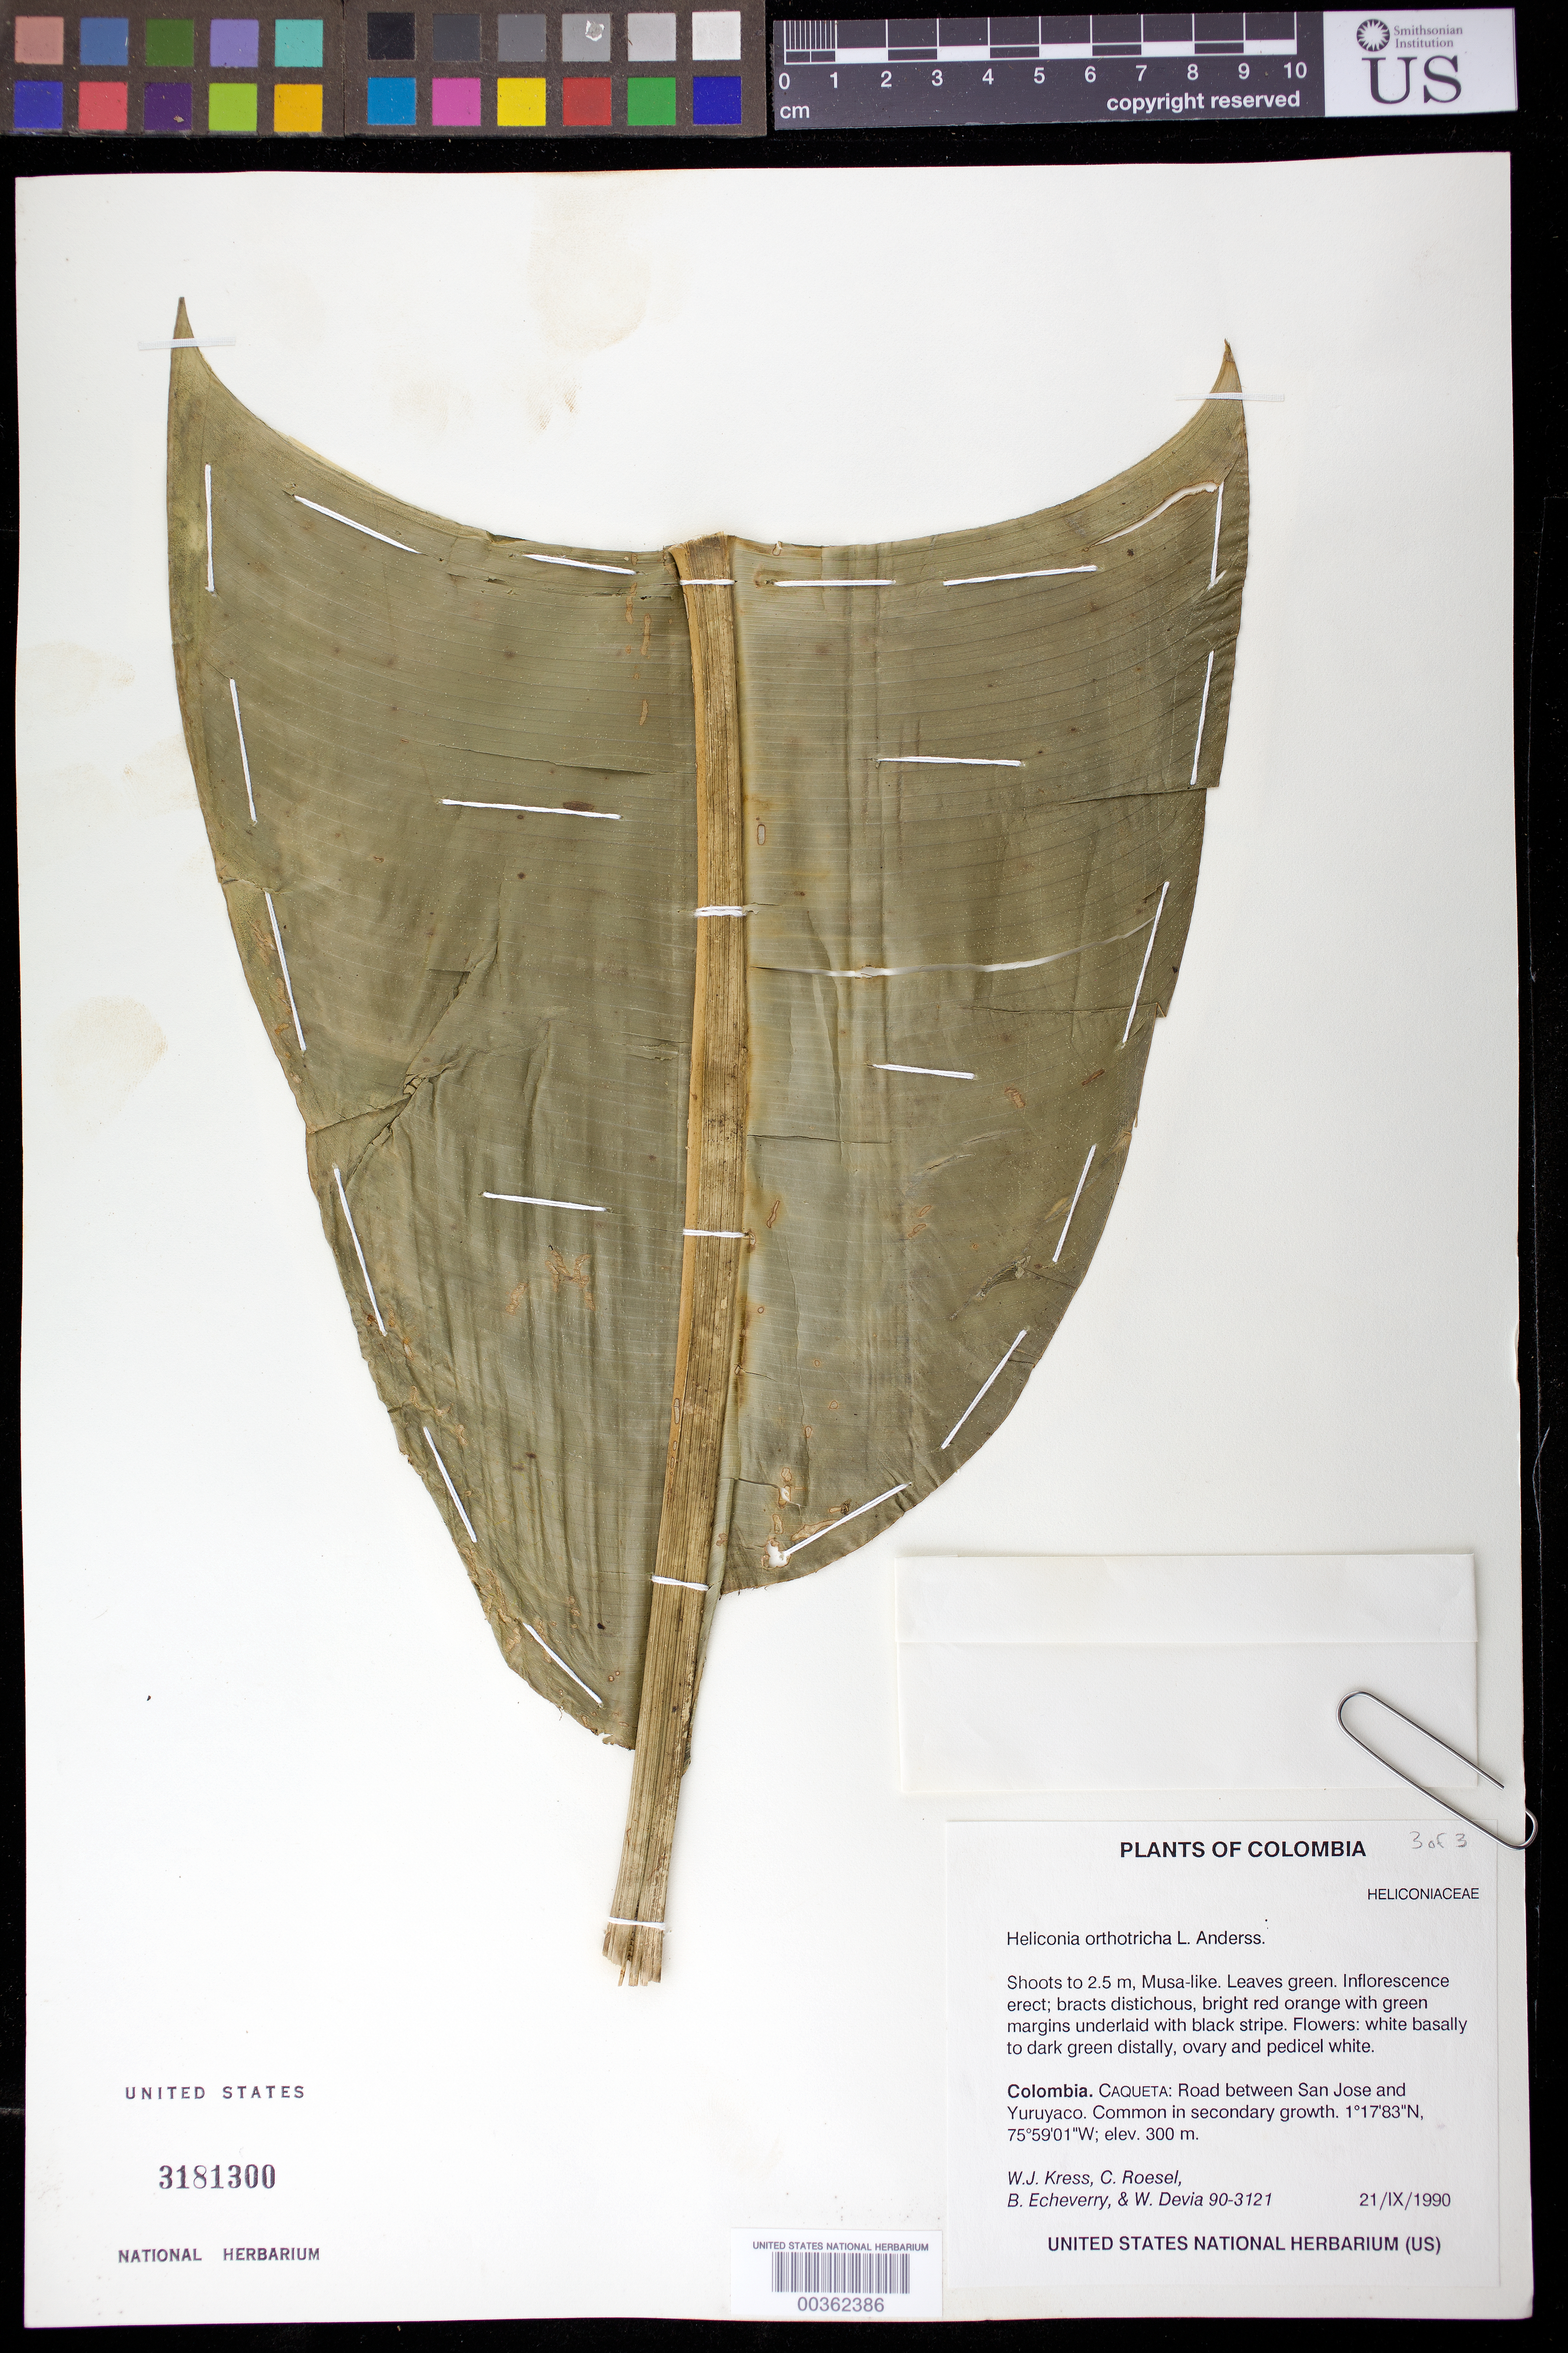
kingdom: Plantae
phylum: Tracheophyta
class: Liliopsida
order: Zingiberales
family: Heliconiaceae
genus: Heliconia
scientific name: Heliconia orthotricha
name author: L. Andersson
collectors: W. J. Kress, C. S. Roesel, B. Echeverry & W. Devia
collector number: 90-3121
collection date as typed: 21 Sep 1990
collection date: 1990-09-21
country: Colombia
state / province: Caquetá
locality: Rd between San Jose and Yuruyaco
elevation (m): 300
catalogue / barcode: US 3181300